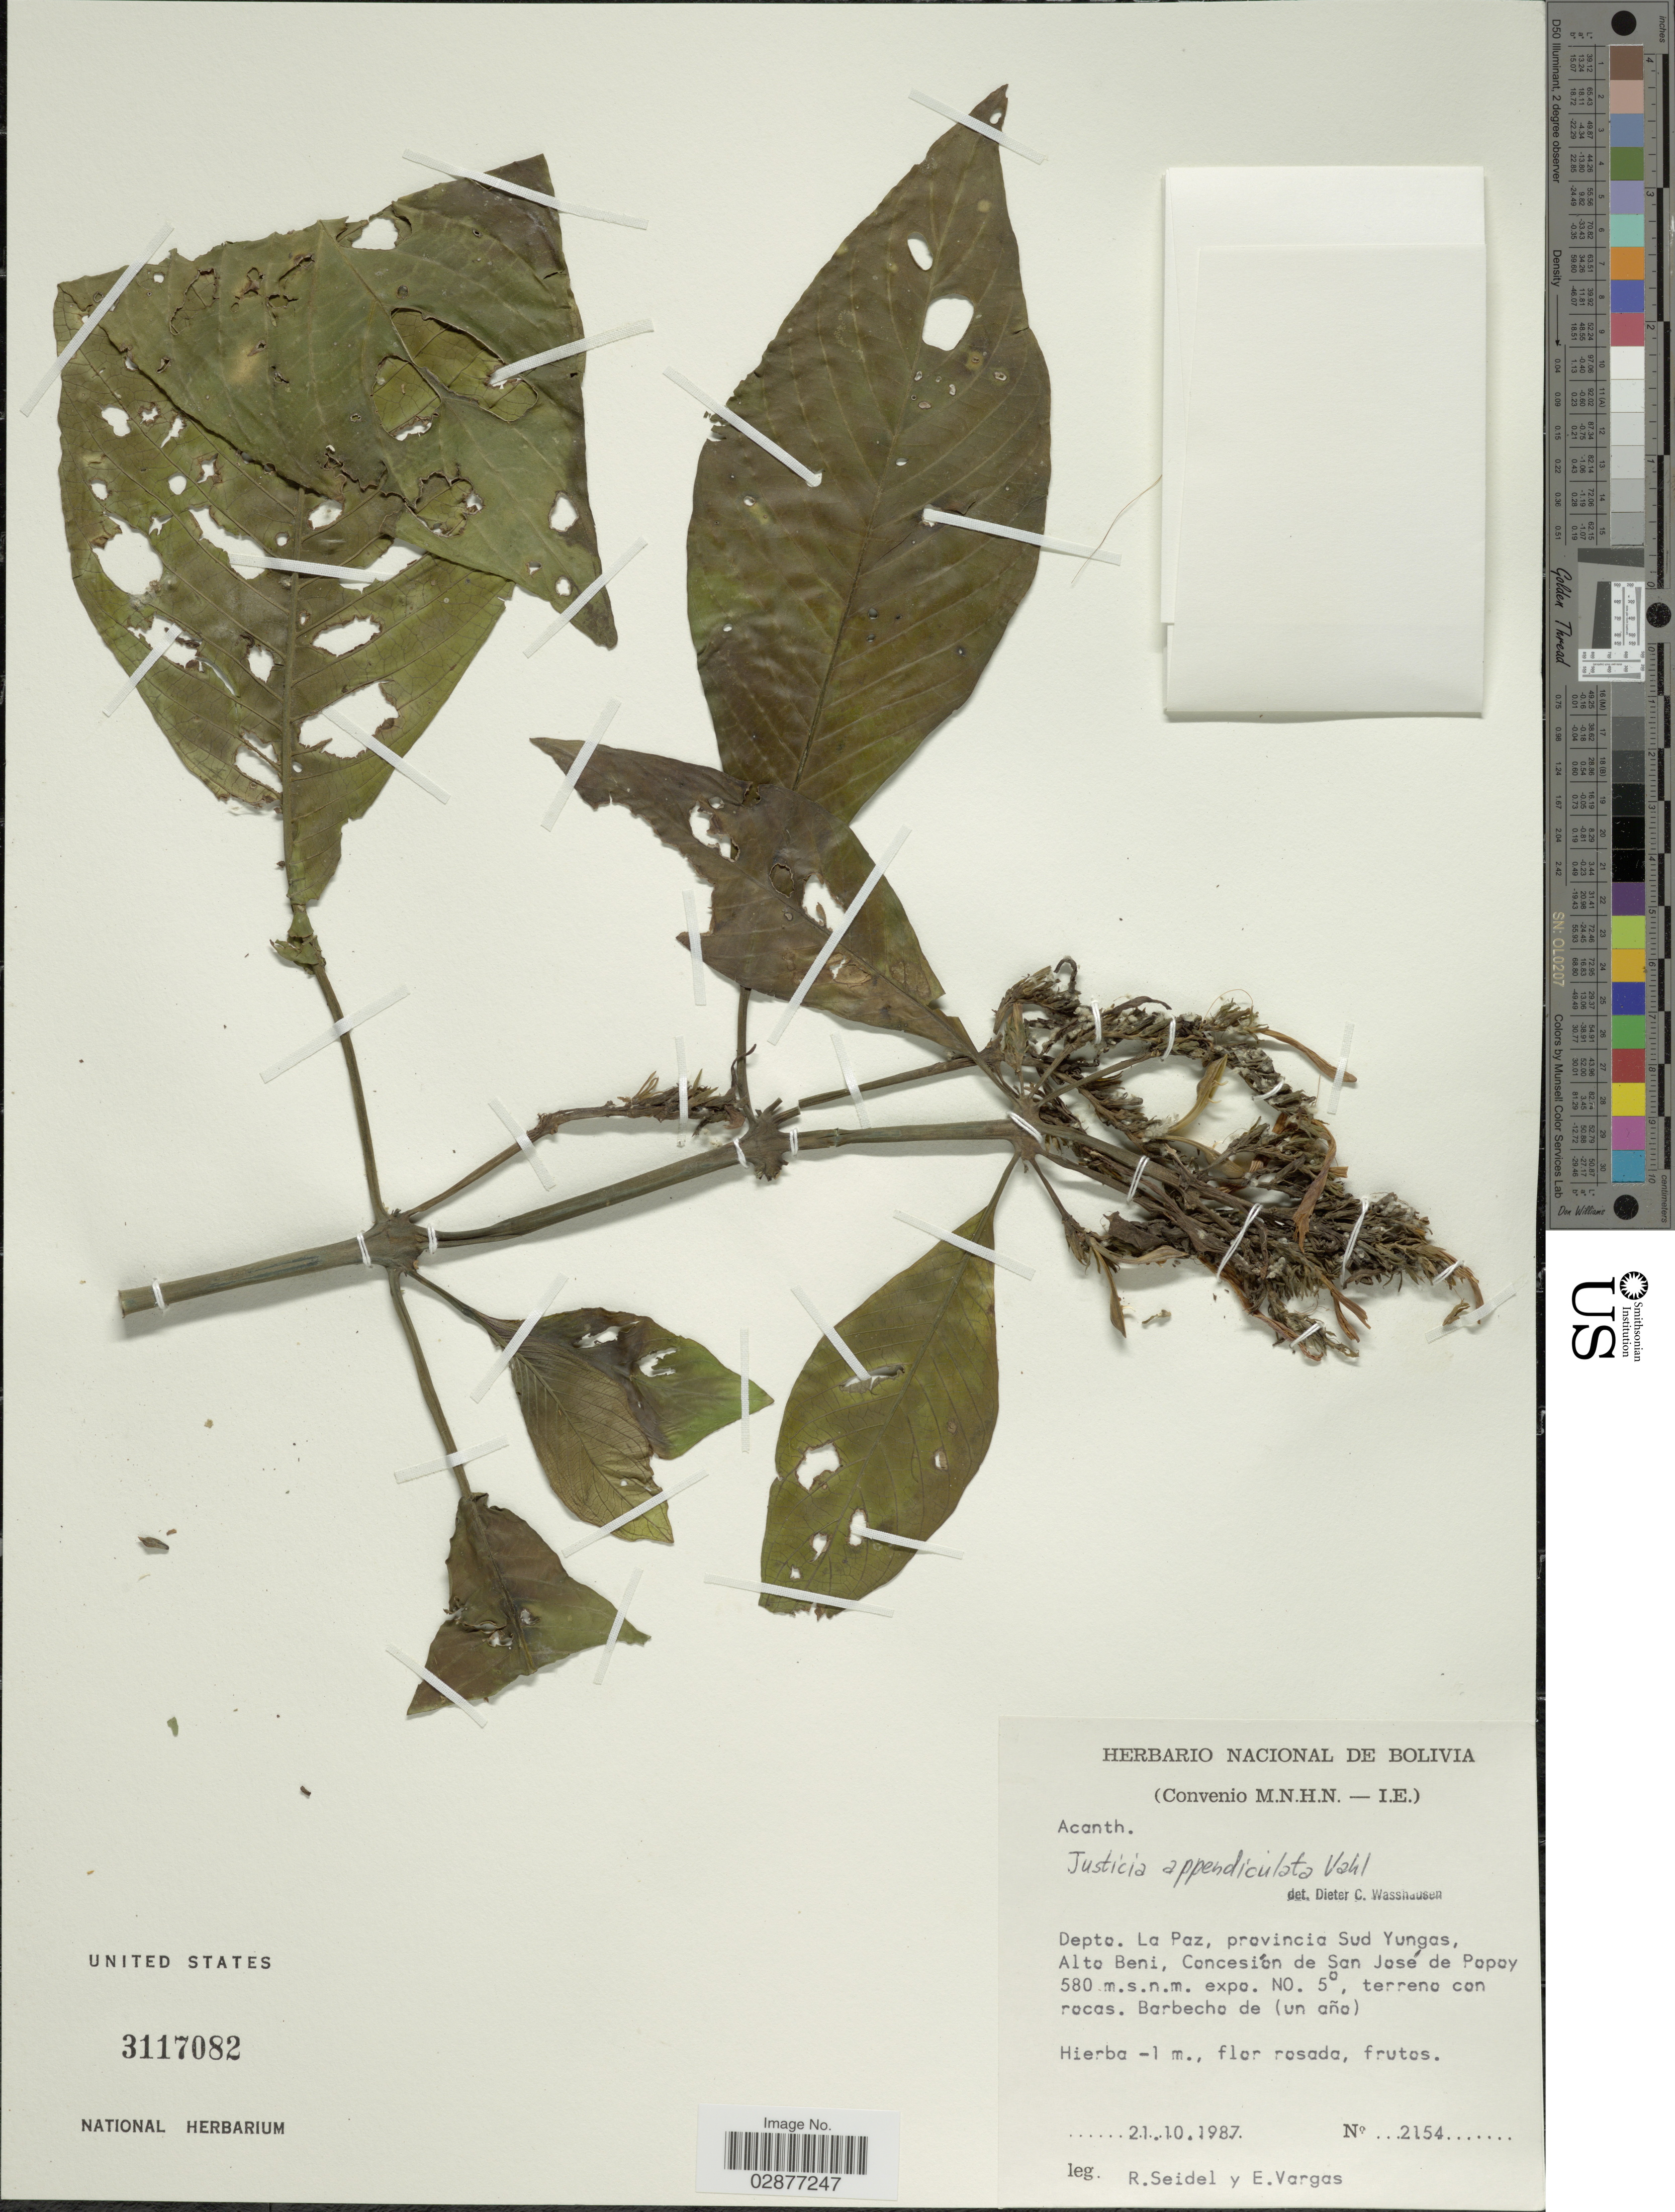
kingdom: Plantae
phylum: Tracheophyta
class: Magnoliopsida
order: Lamiales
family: Acanthaceae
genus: Justicia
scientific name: Justicia appendiculata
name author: (Ruiz & Pav.) Vahl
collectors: R. Seidel & E. Vargas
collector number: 2154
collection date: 1987-10-21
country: Bolivia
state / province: La Paz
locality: Depto. La Paz, provincia Sud Yungas, Alto Beni, Concesión de San José de Popoy.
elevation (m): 580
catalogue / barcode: US 3117082